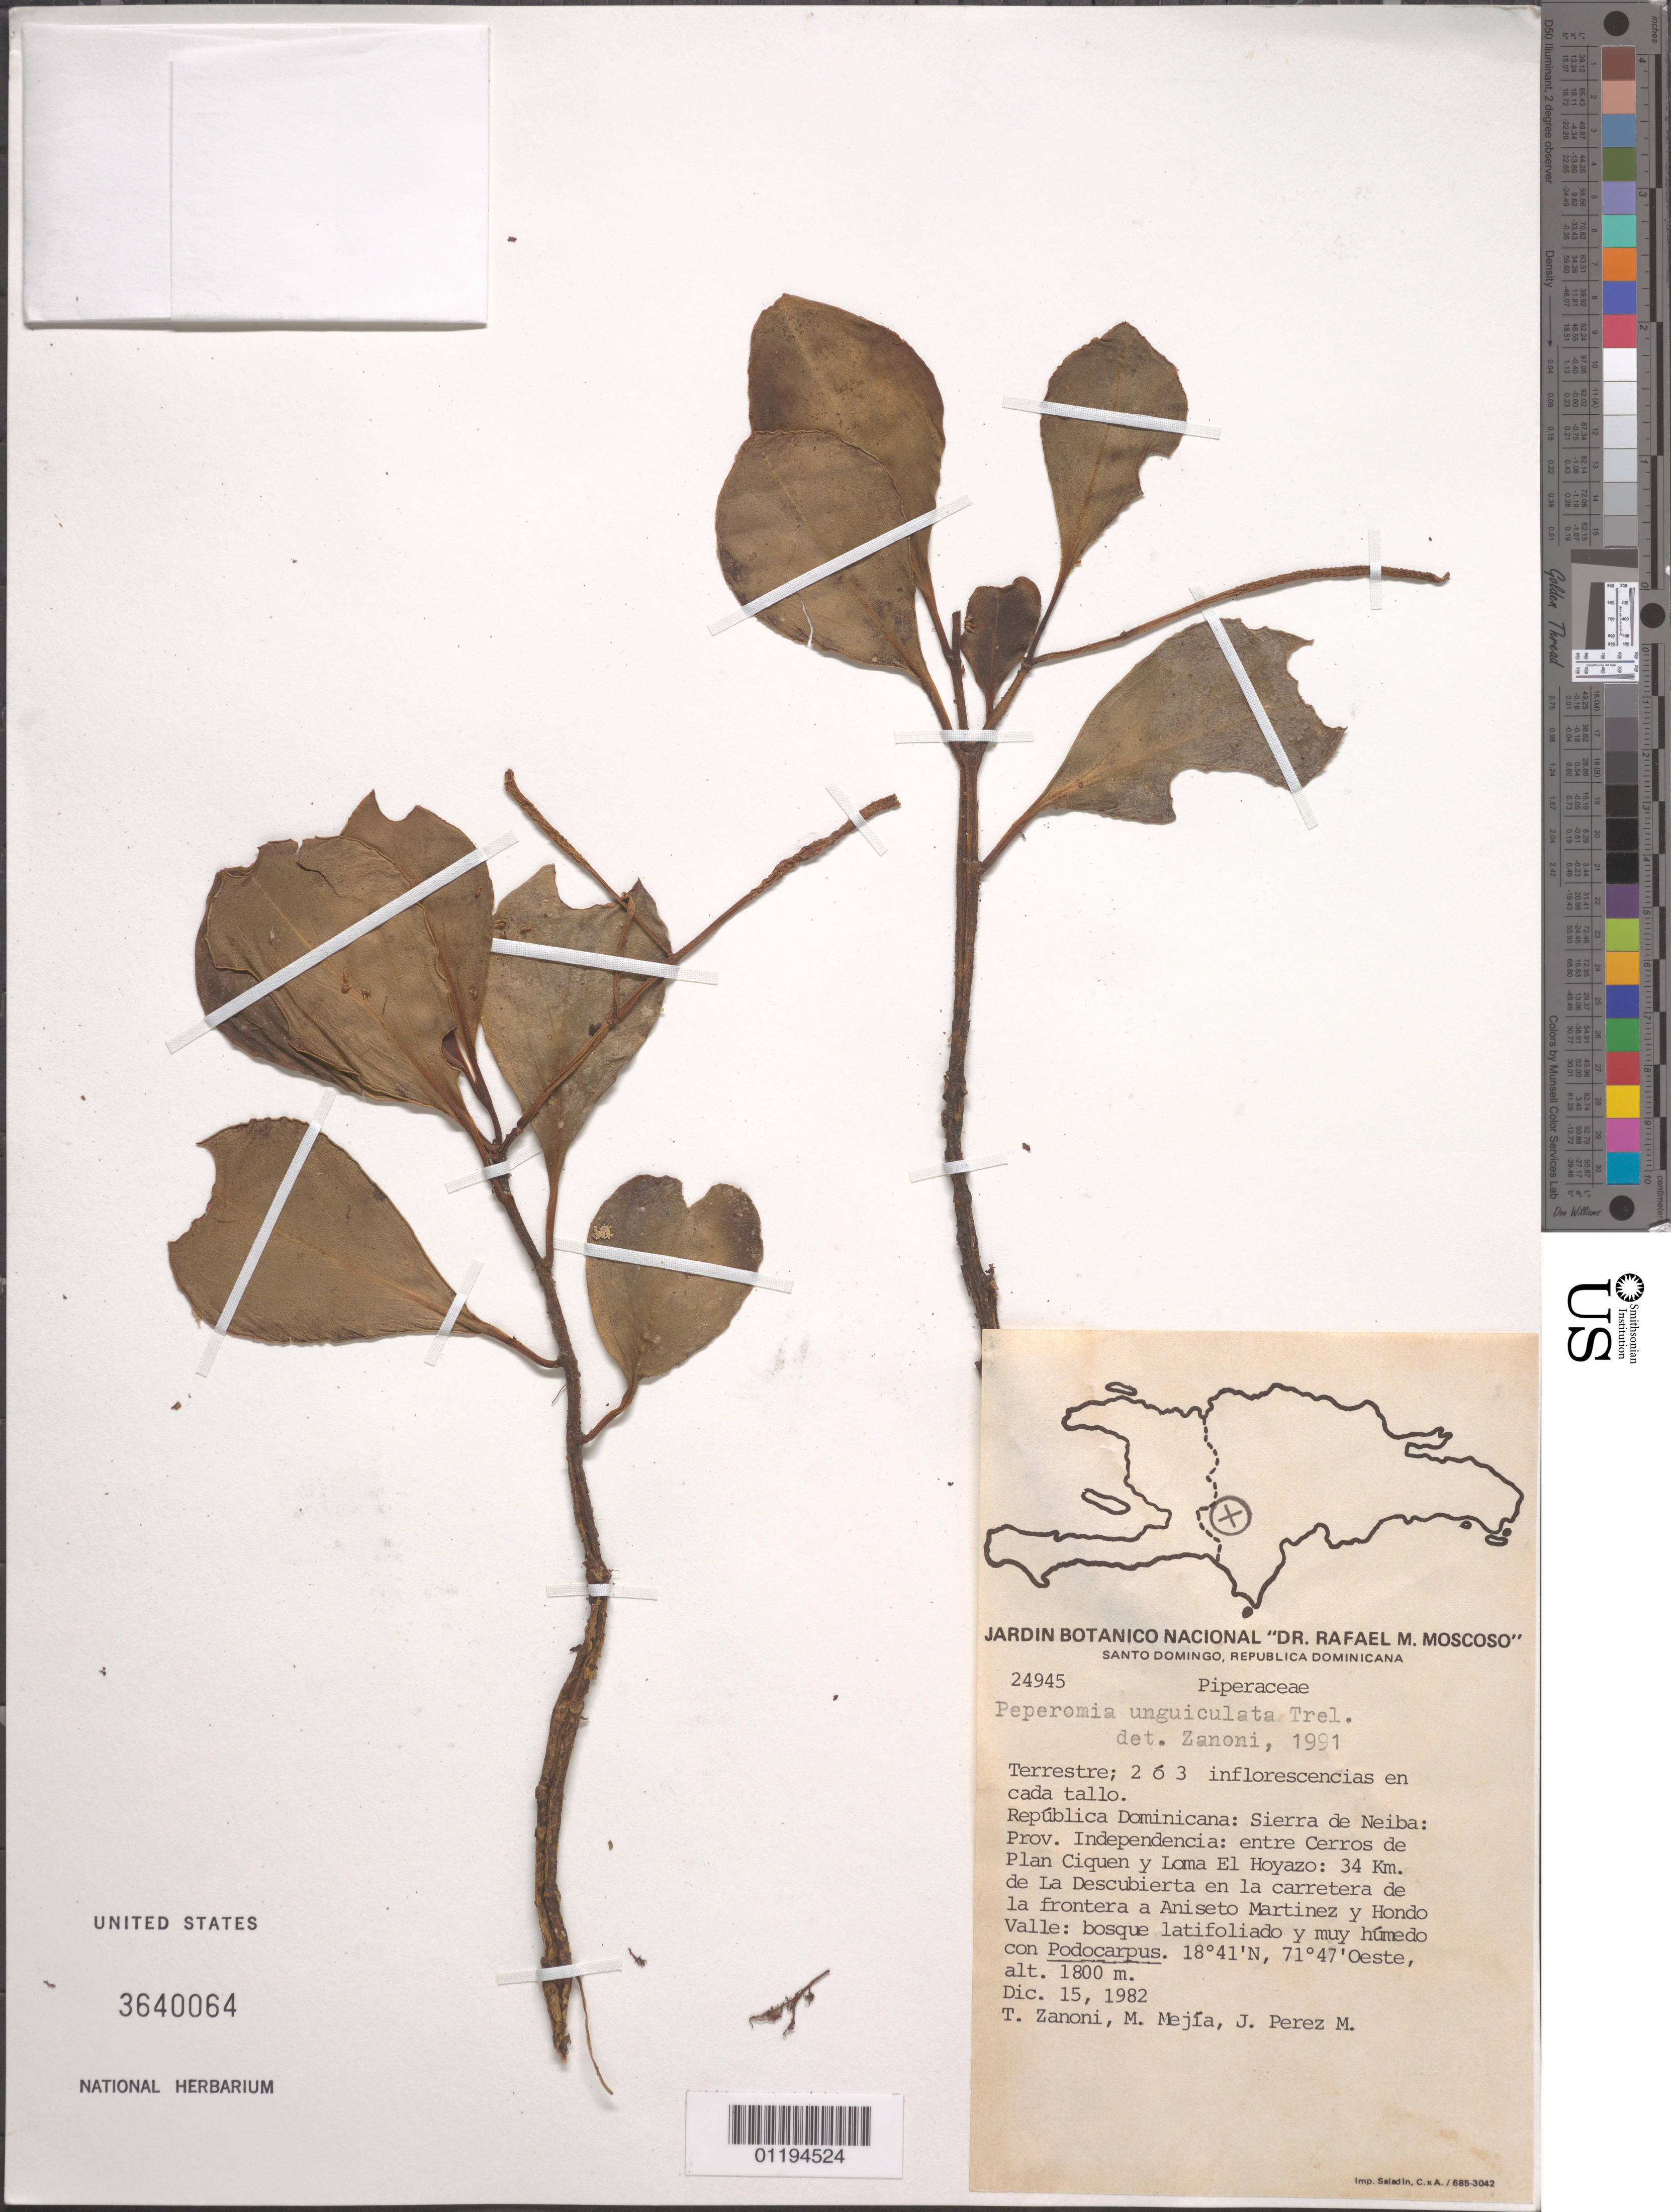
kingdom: Plantae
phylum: Tracheophyta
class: Magnoliopsida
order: Piperales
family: Piperaceae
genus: Peperomia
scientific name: Peperomia unguiculata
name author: Trel.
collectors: T. A. Zanoni, M. Mejia & J. Perez-M.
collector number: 24945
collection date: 1982-12-15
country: Dominican Republic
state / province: Independencia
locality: between Cerros Ciquen Plan and Loma El Hoyazo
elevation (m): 1800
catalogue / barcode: US 3640064